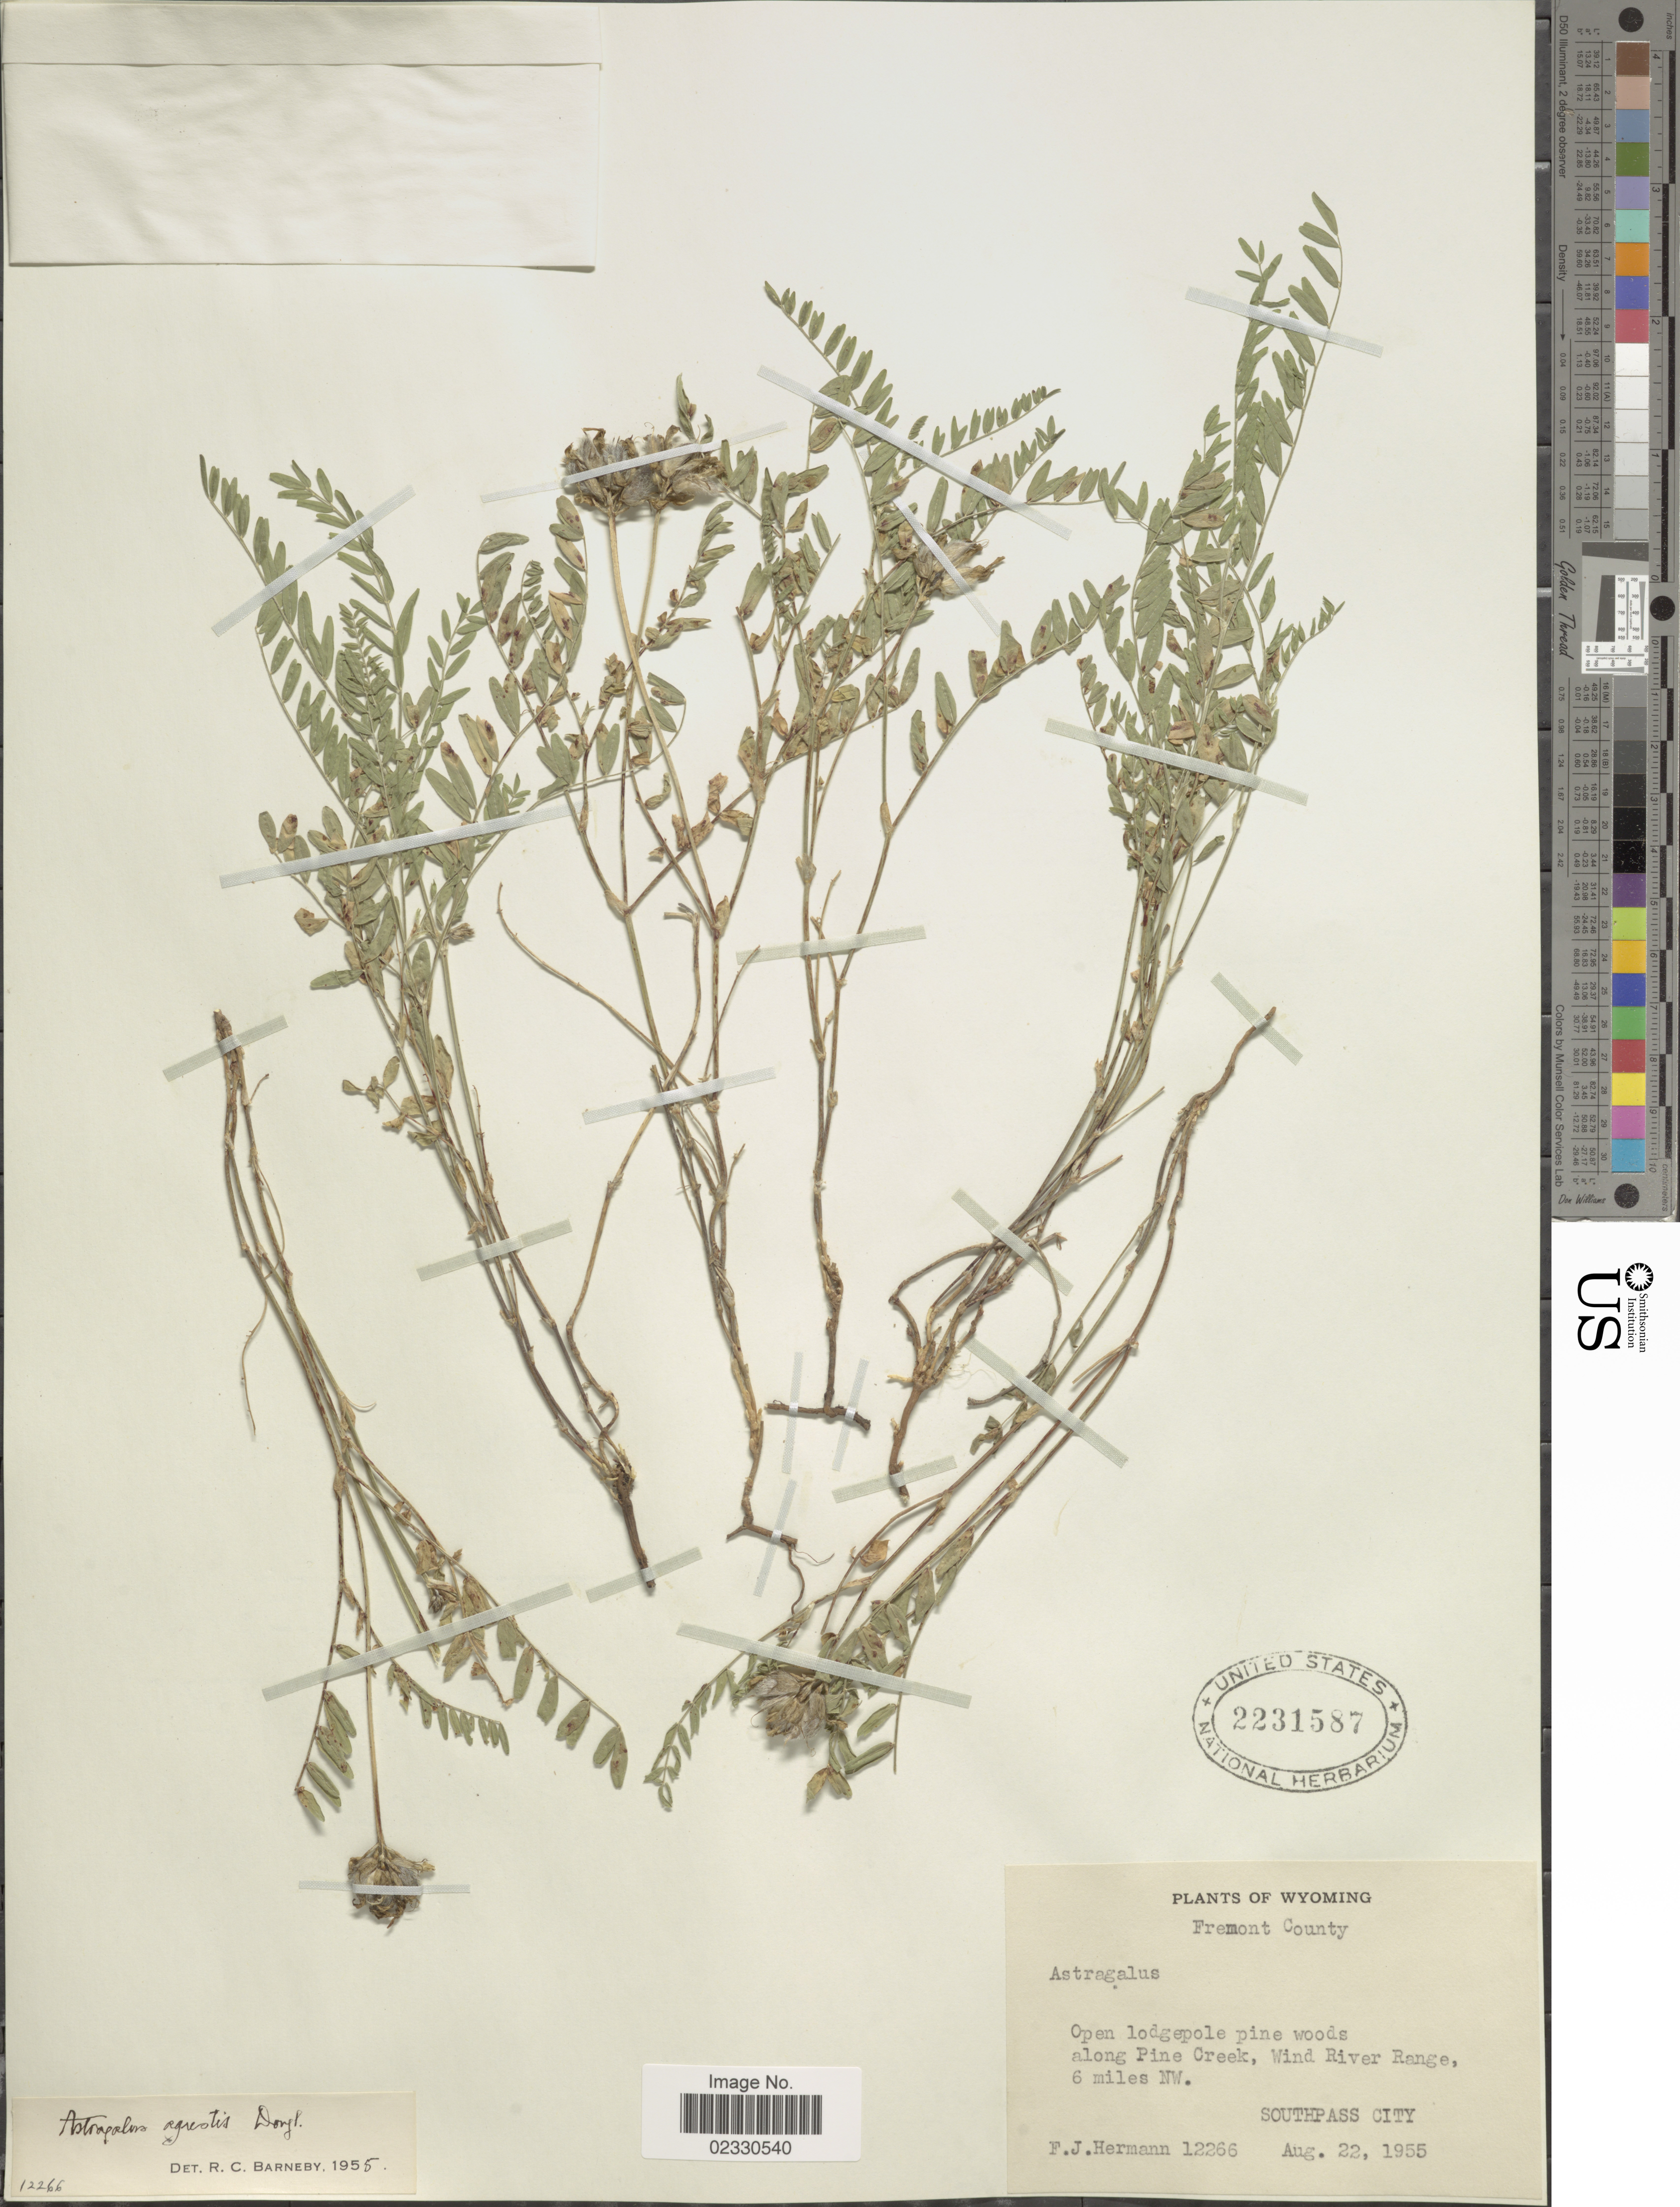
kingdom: Plantae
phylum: Tracheophyta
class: Magnoliopsida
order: Fabales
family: Fabaceae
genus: Astragalus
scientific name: Astragalus dasyglottis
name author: DC.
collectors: F. J. Hermann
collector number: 12266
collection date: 1955-08-22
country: United States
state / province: Wyoming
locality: Fremont County, along Pine Creek, Wind River Range, 6 miles NW Southpass City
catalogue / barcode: US 2231587